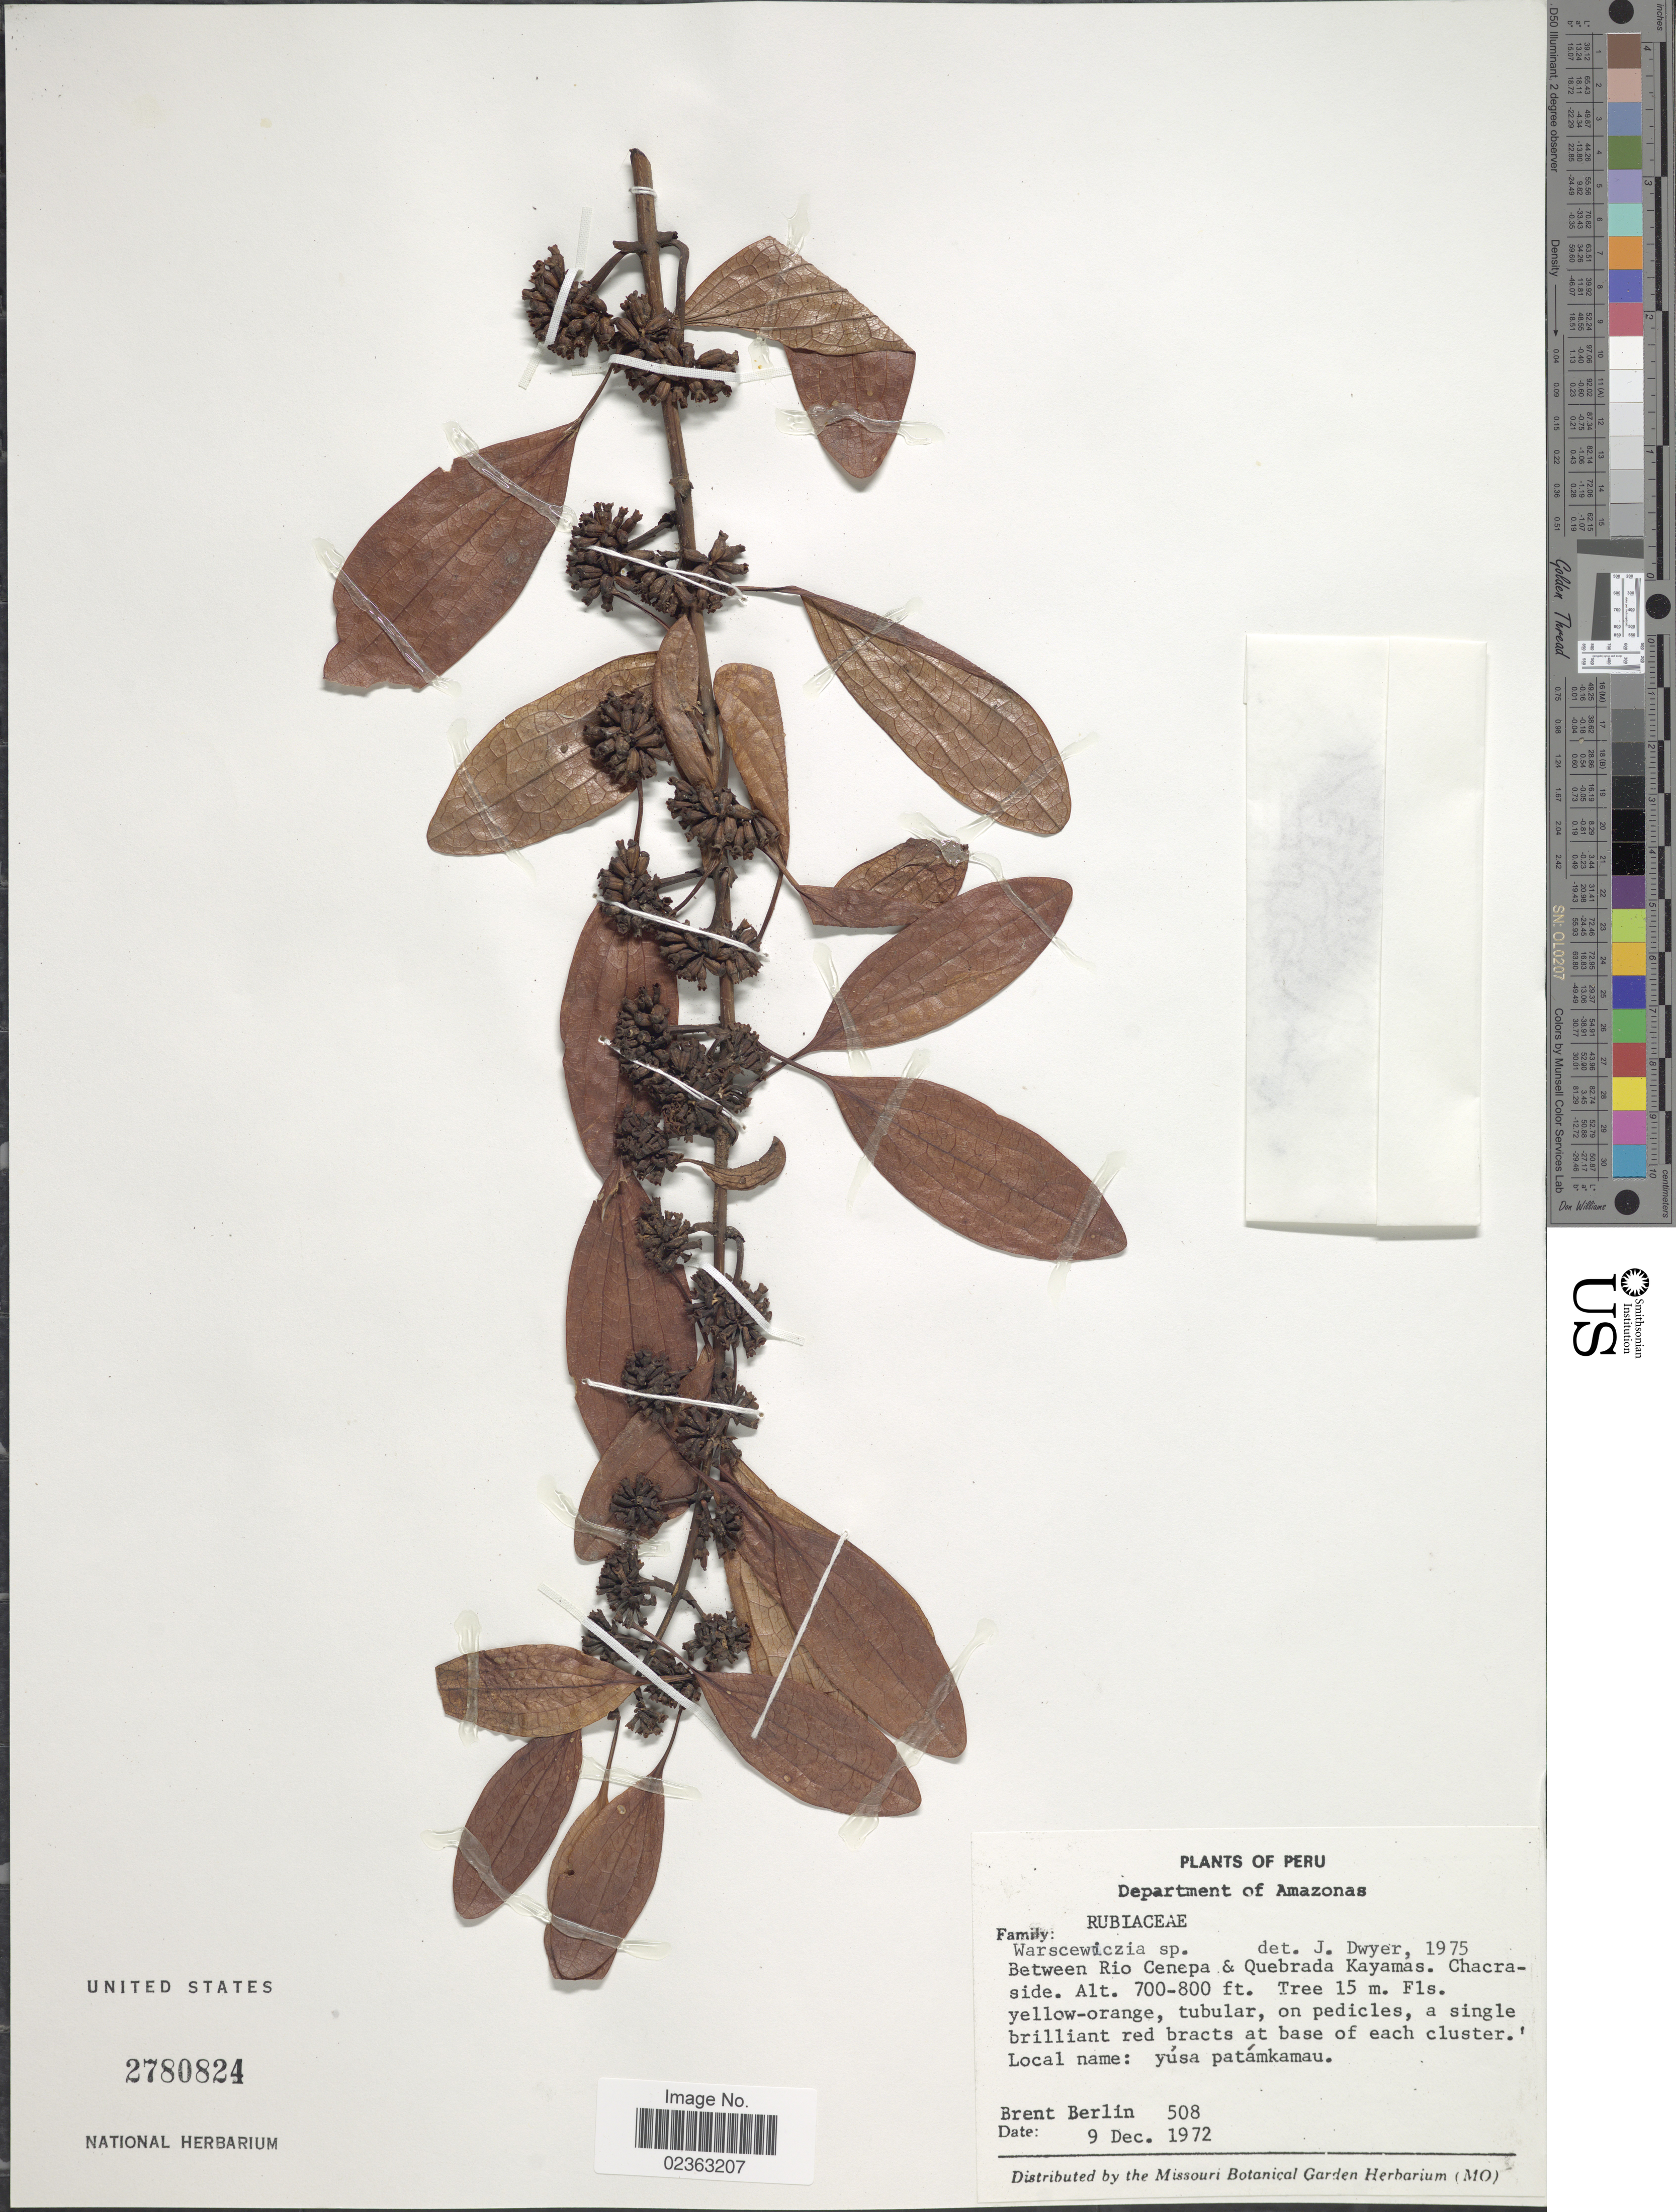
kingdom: Plantae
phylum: Tracheophyta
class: Magnoliopsida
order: Gentianales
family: Rubiaceae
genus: Warszewiczia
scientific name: Warszewiczia coccinea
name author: (Vahl) Klotzsch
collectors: B. Berlin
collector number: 508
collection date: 1972-12-09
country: Peru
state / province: Amazonas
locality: Between Rio Cenepa & Quebrada Kayamas, Chacra-side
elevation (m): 213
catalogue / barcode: US 2780824